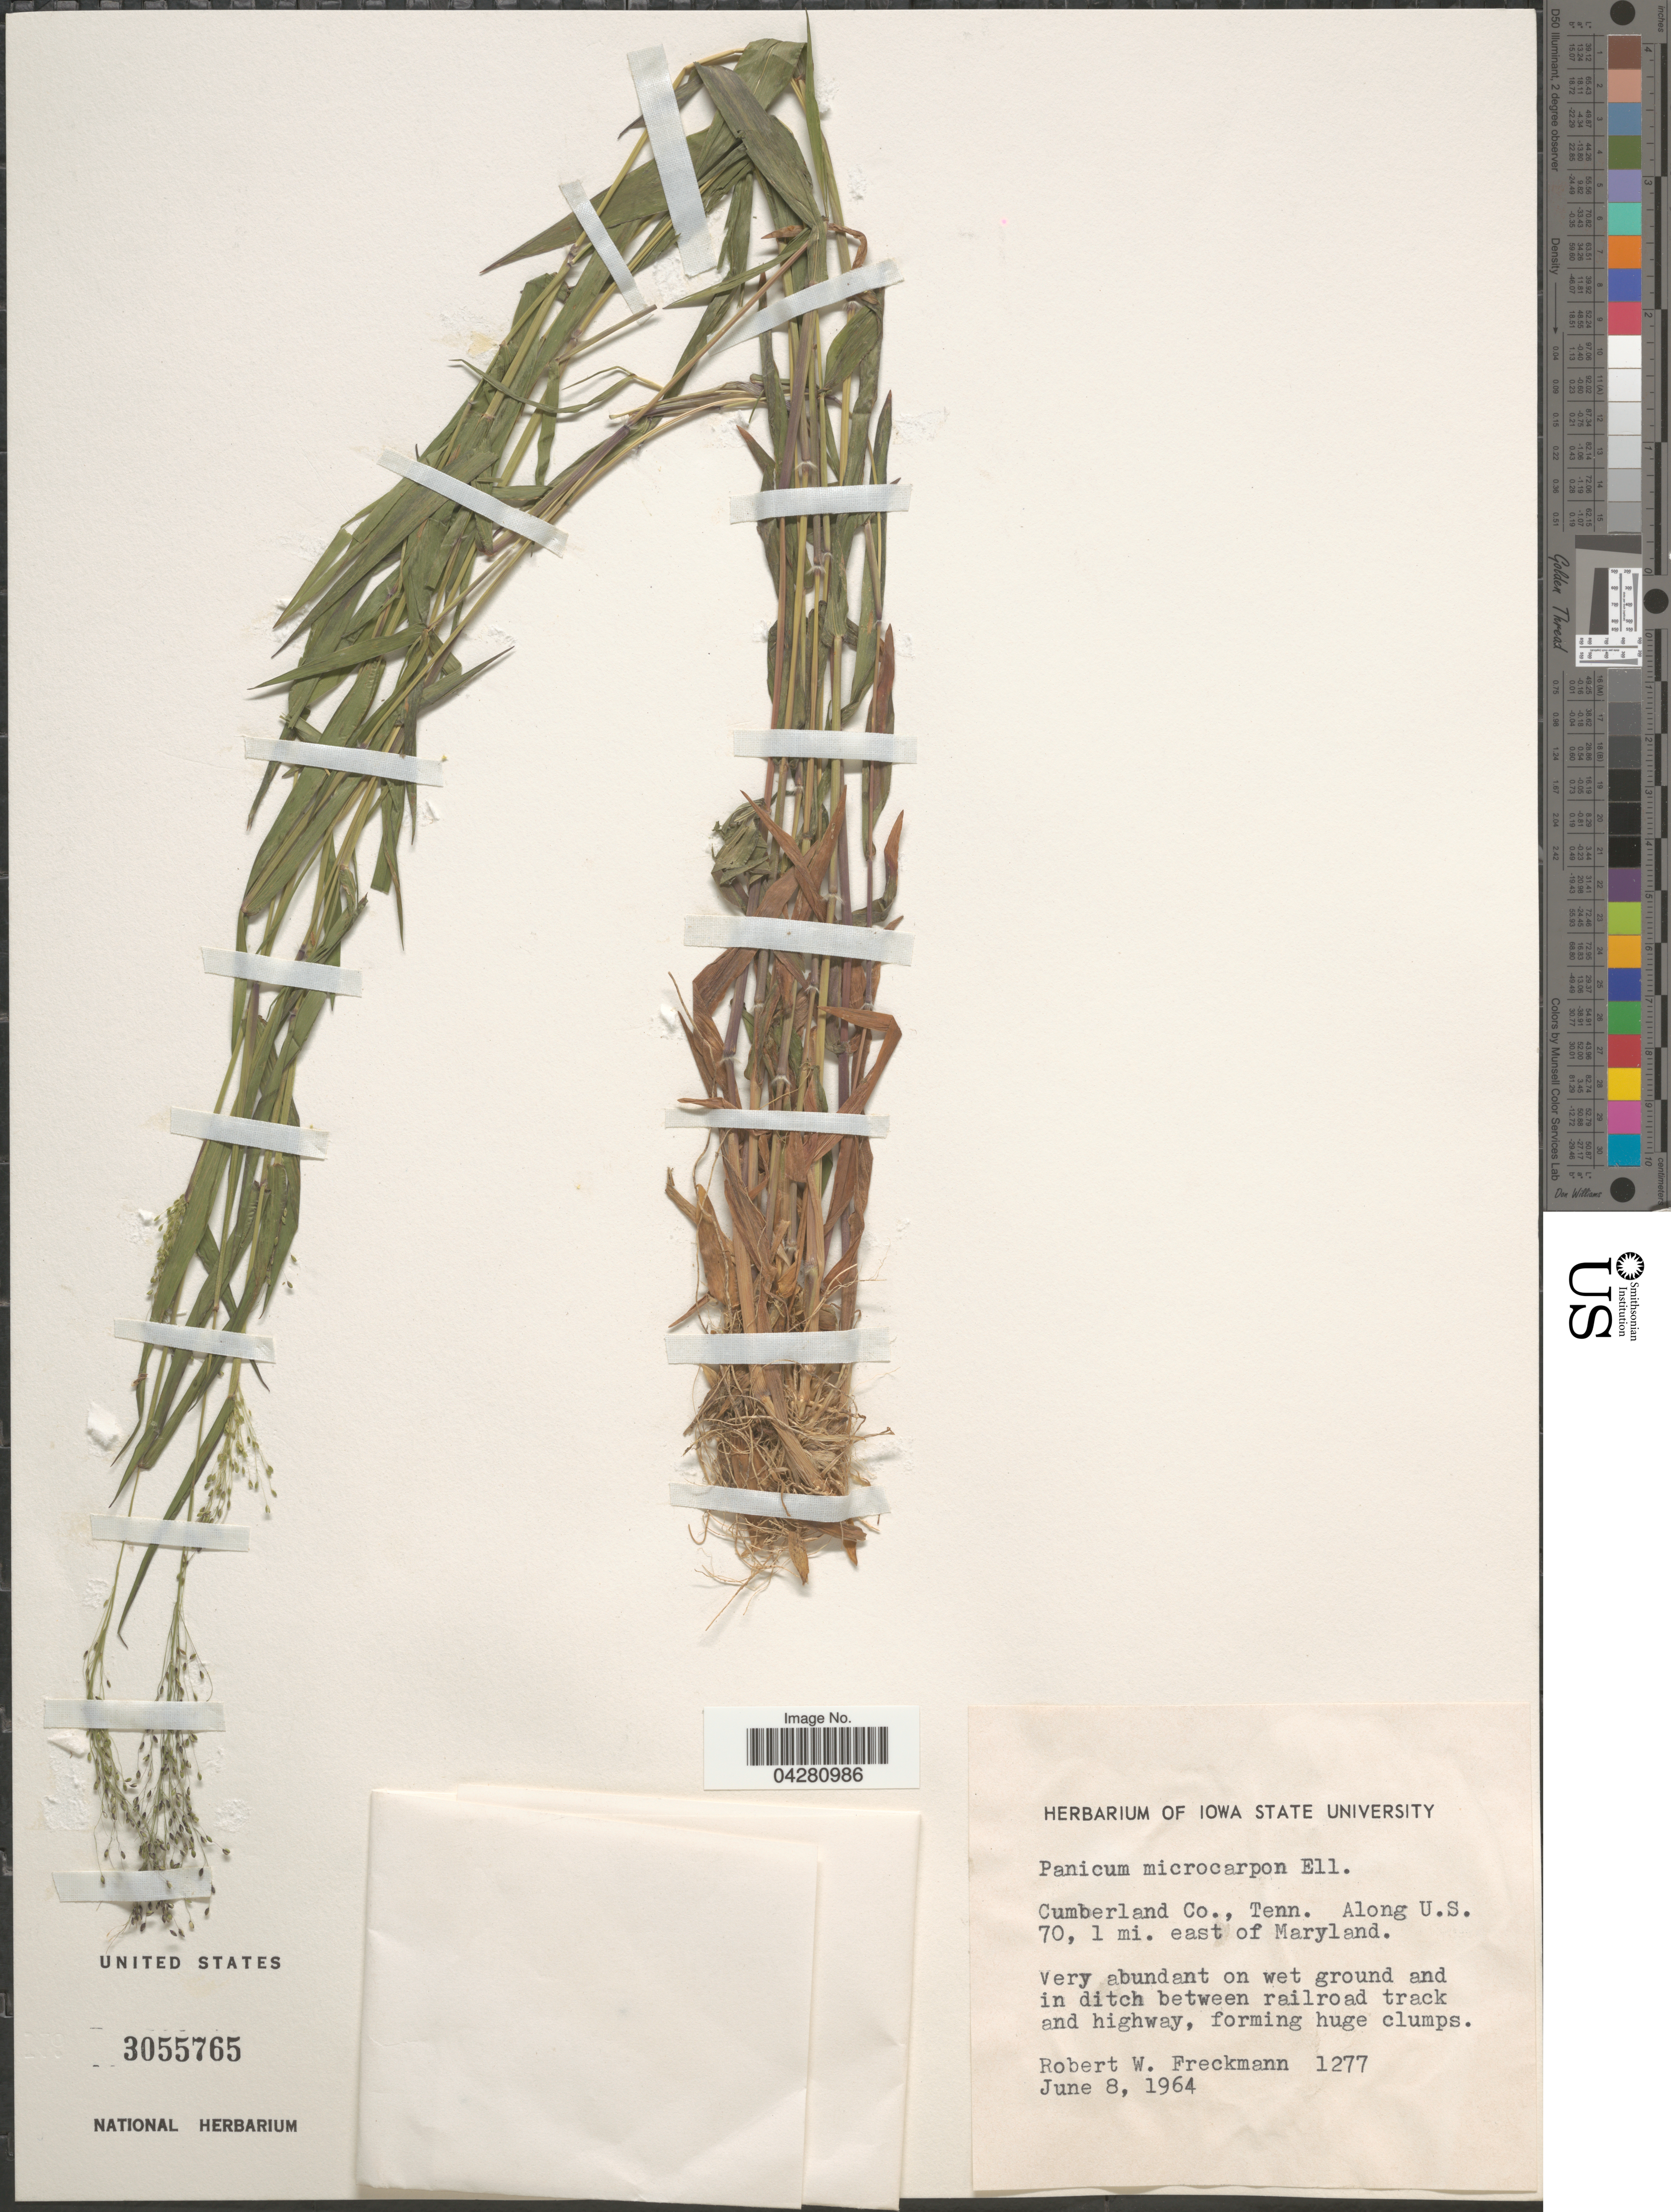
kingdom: Plantae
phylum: Tracheophyta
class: Liliopsida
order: Poales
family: Poaceae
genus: Dichanthelium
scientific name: Dichanthelium dichotomum var. dichotomum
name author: (L.) Gould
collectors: R. Freckmann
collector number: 1277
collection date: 1964-06-08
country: United States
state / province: Tennessee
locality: Cumberland Co. Along U.S. 70, 1 mi. east of Maryland.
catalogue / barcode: US 3055765